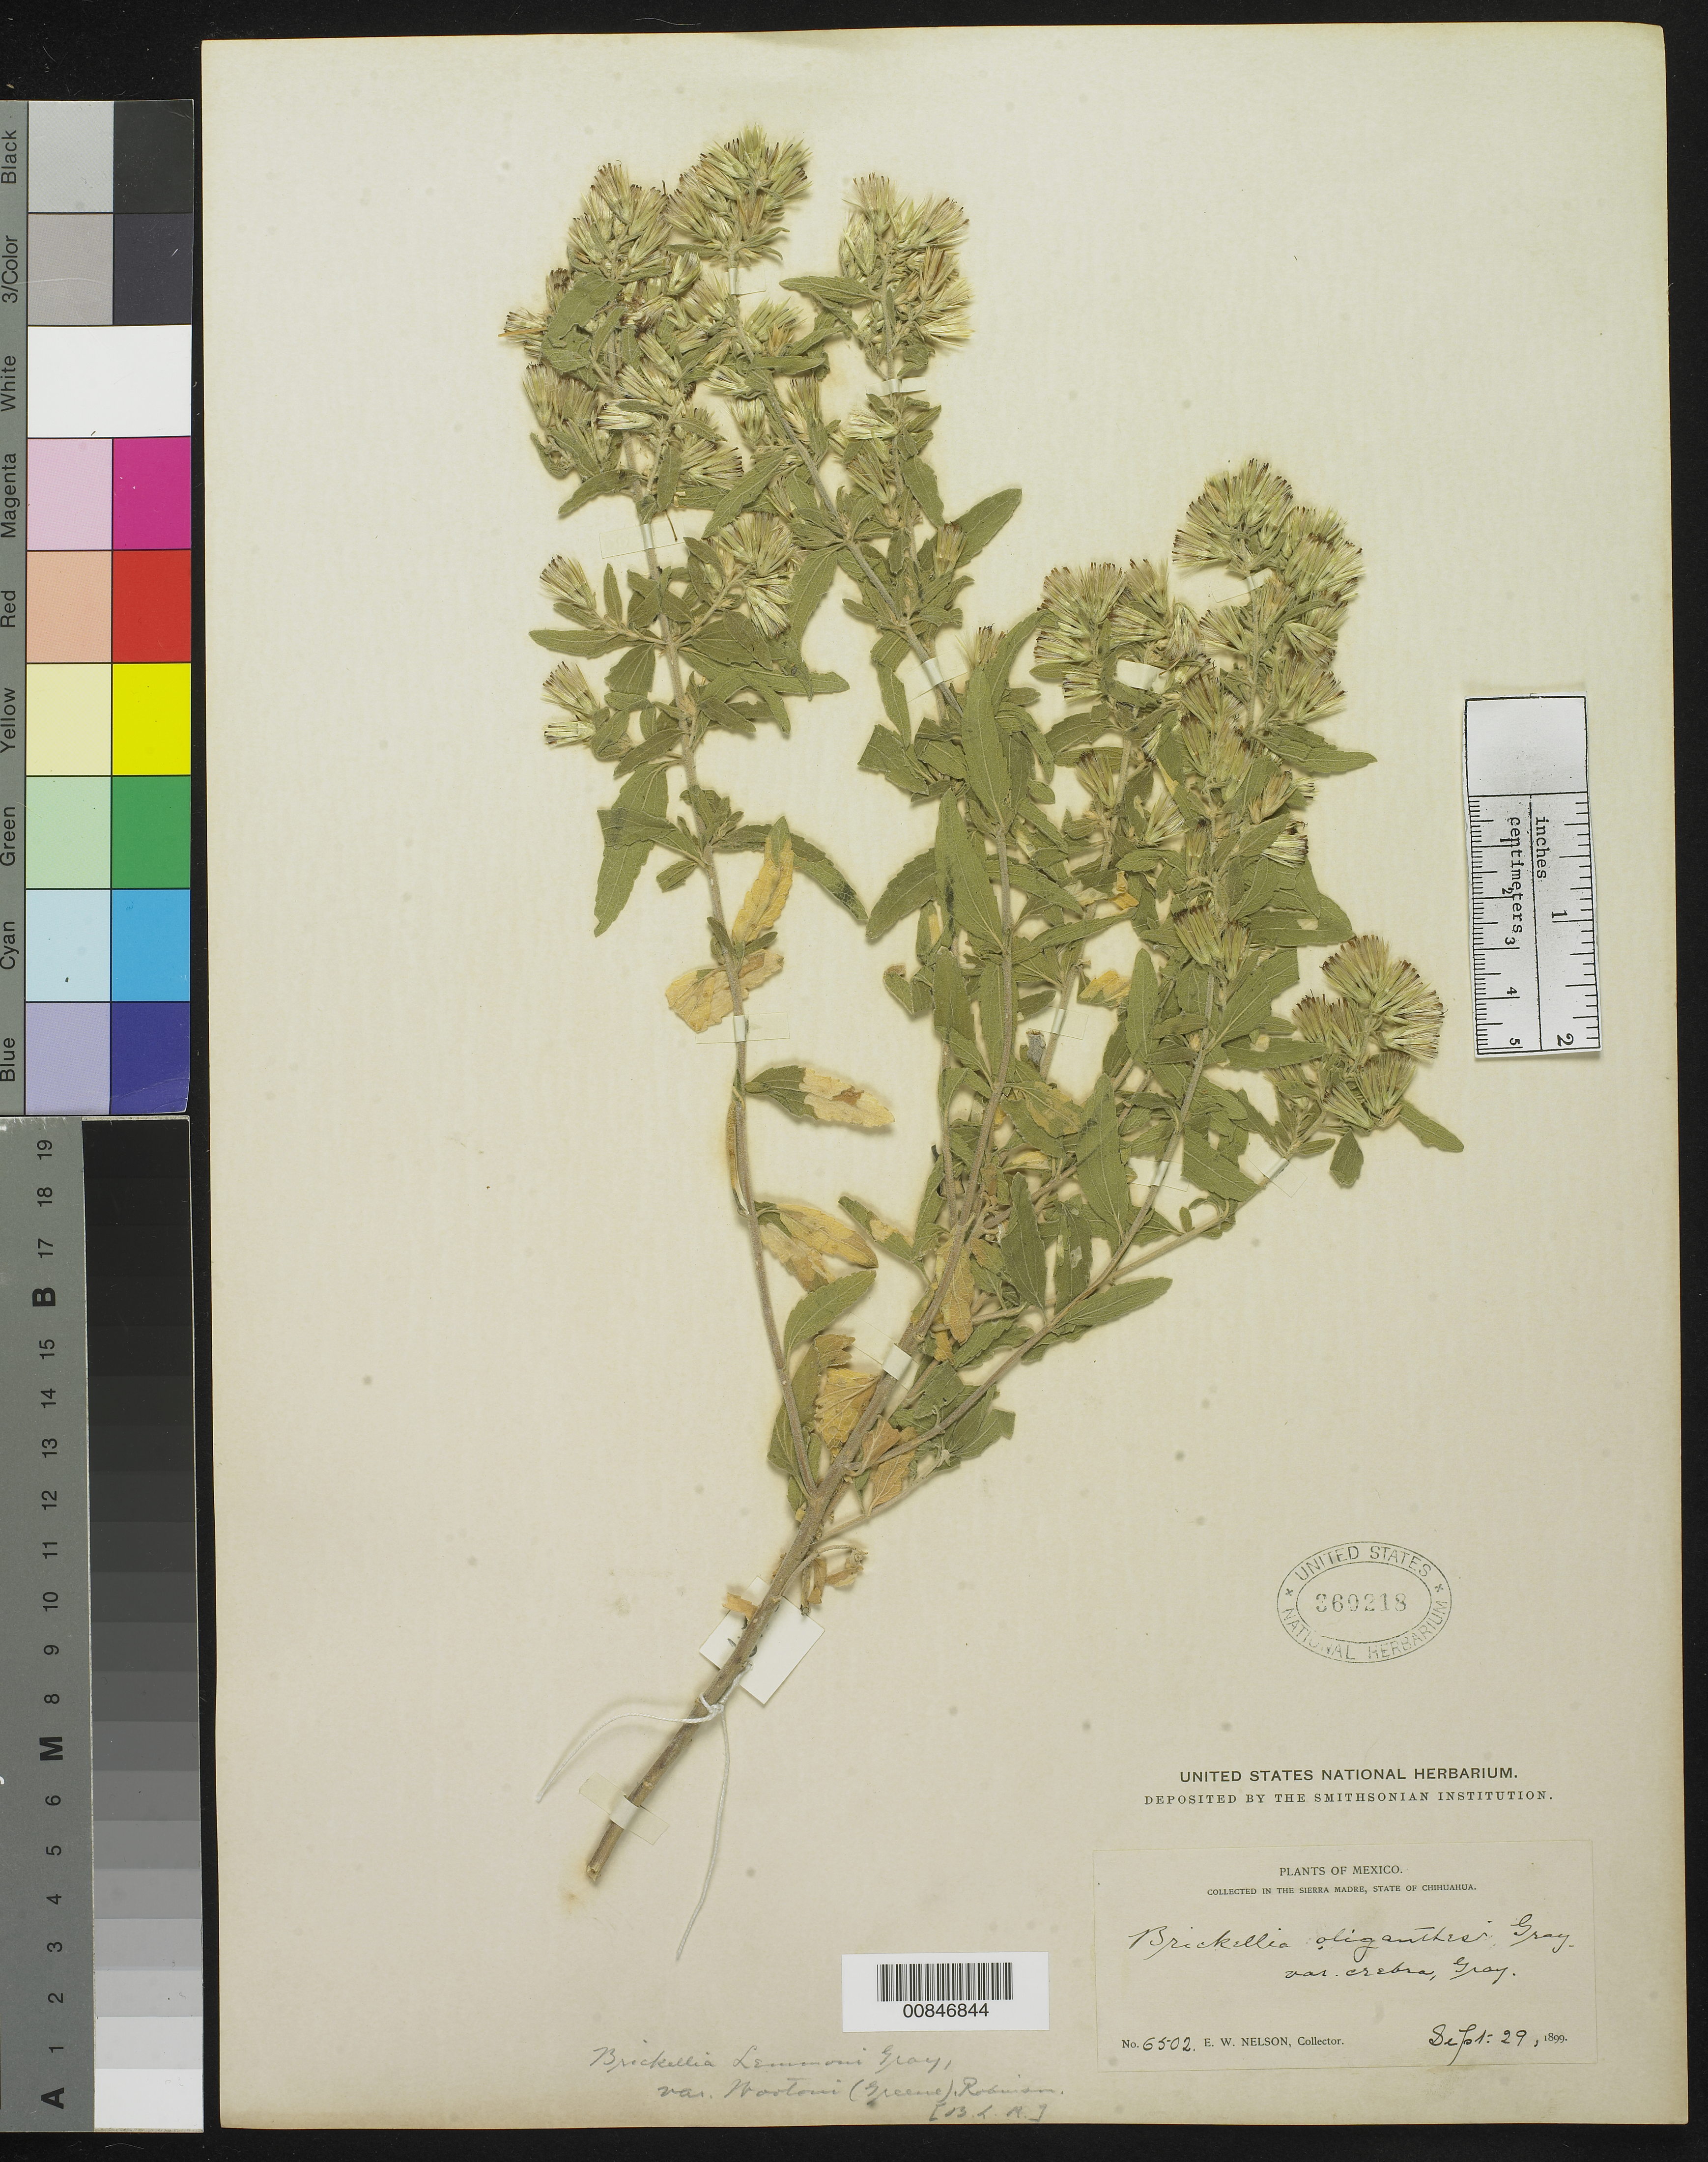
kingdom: Plantae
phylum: Tracheophyta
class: Magnoliopsida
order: Asterales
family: Asteraceae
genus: Brickellia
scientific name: Brickellia lemmonii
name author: A. Gray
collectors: E. W. Nelson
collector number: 6502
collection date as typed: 29 Sep 1899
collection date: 1899-09-29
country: Mexico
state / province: Chihuahua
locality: Sierra Madre, Chihuahua.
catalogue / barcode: US 360218